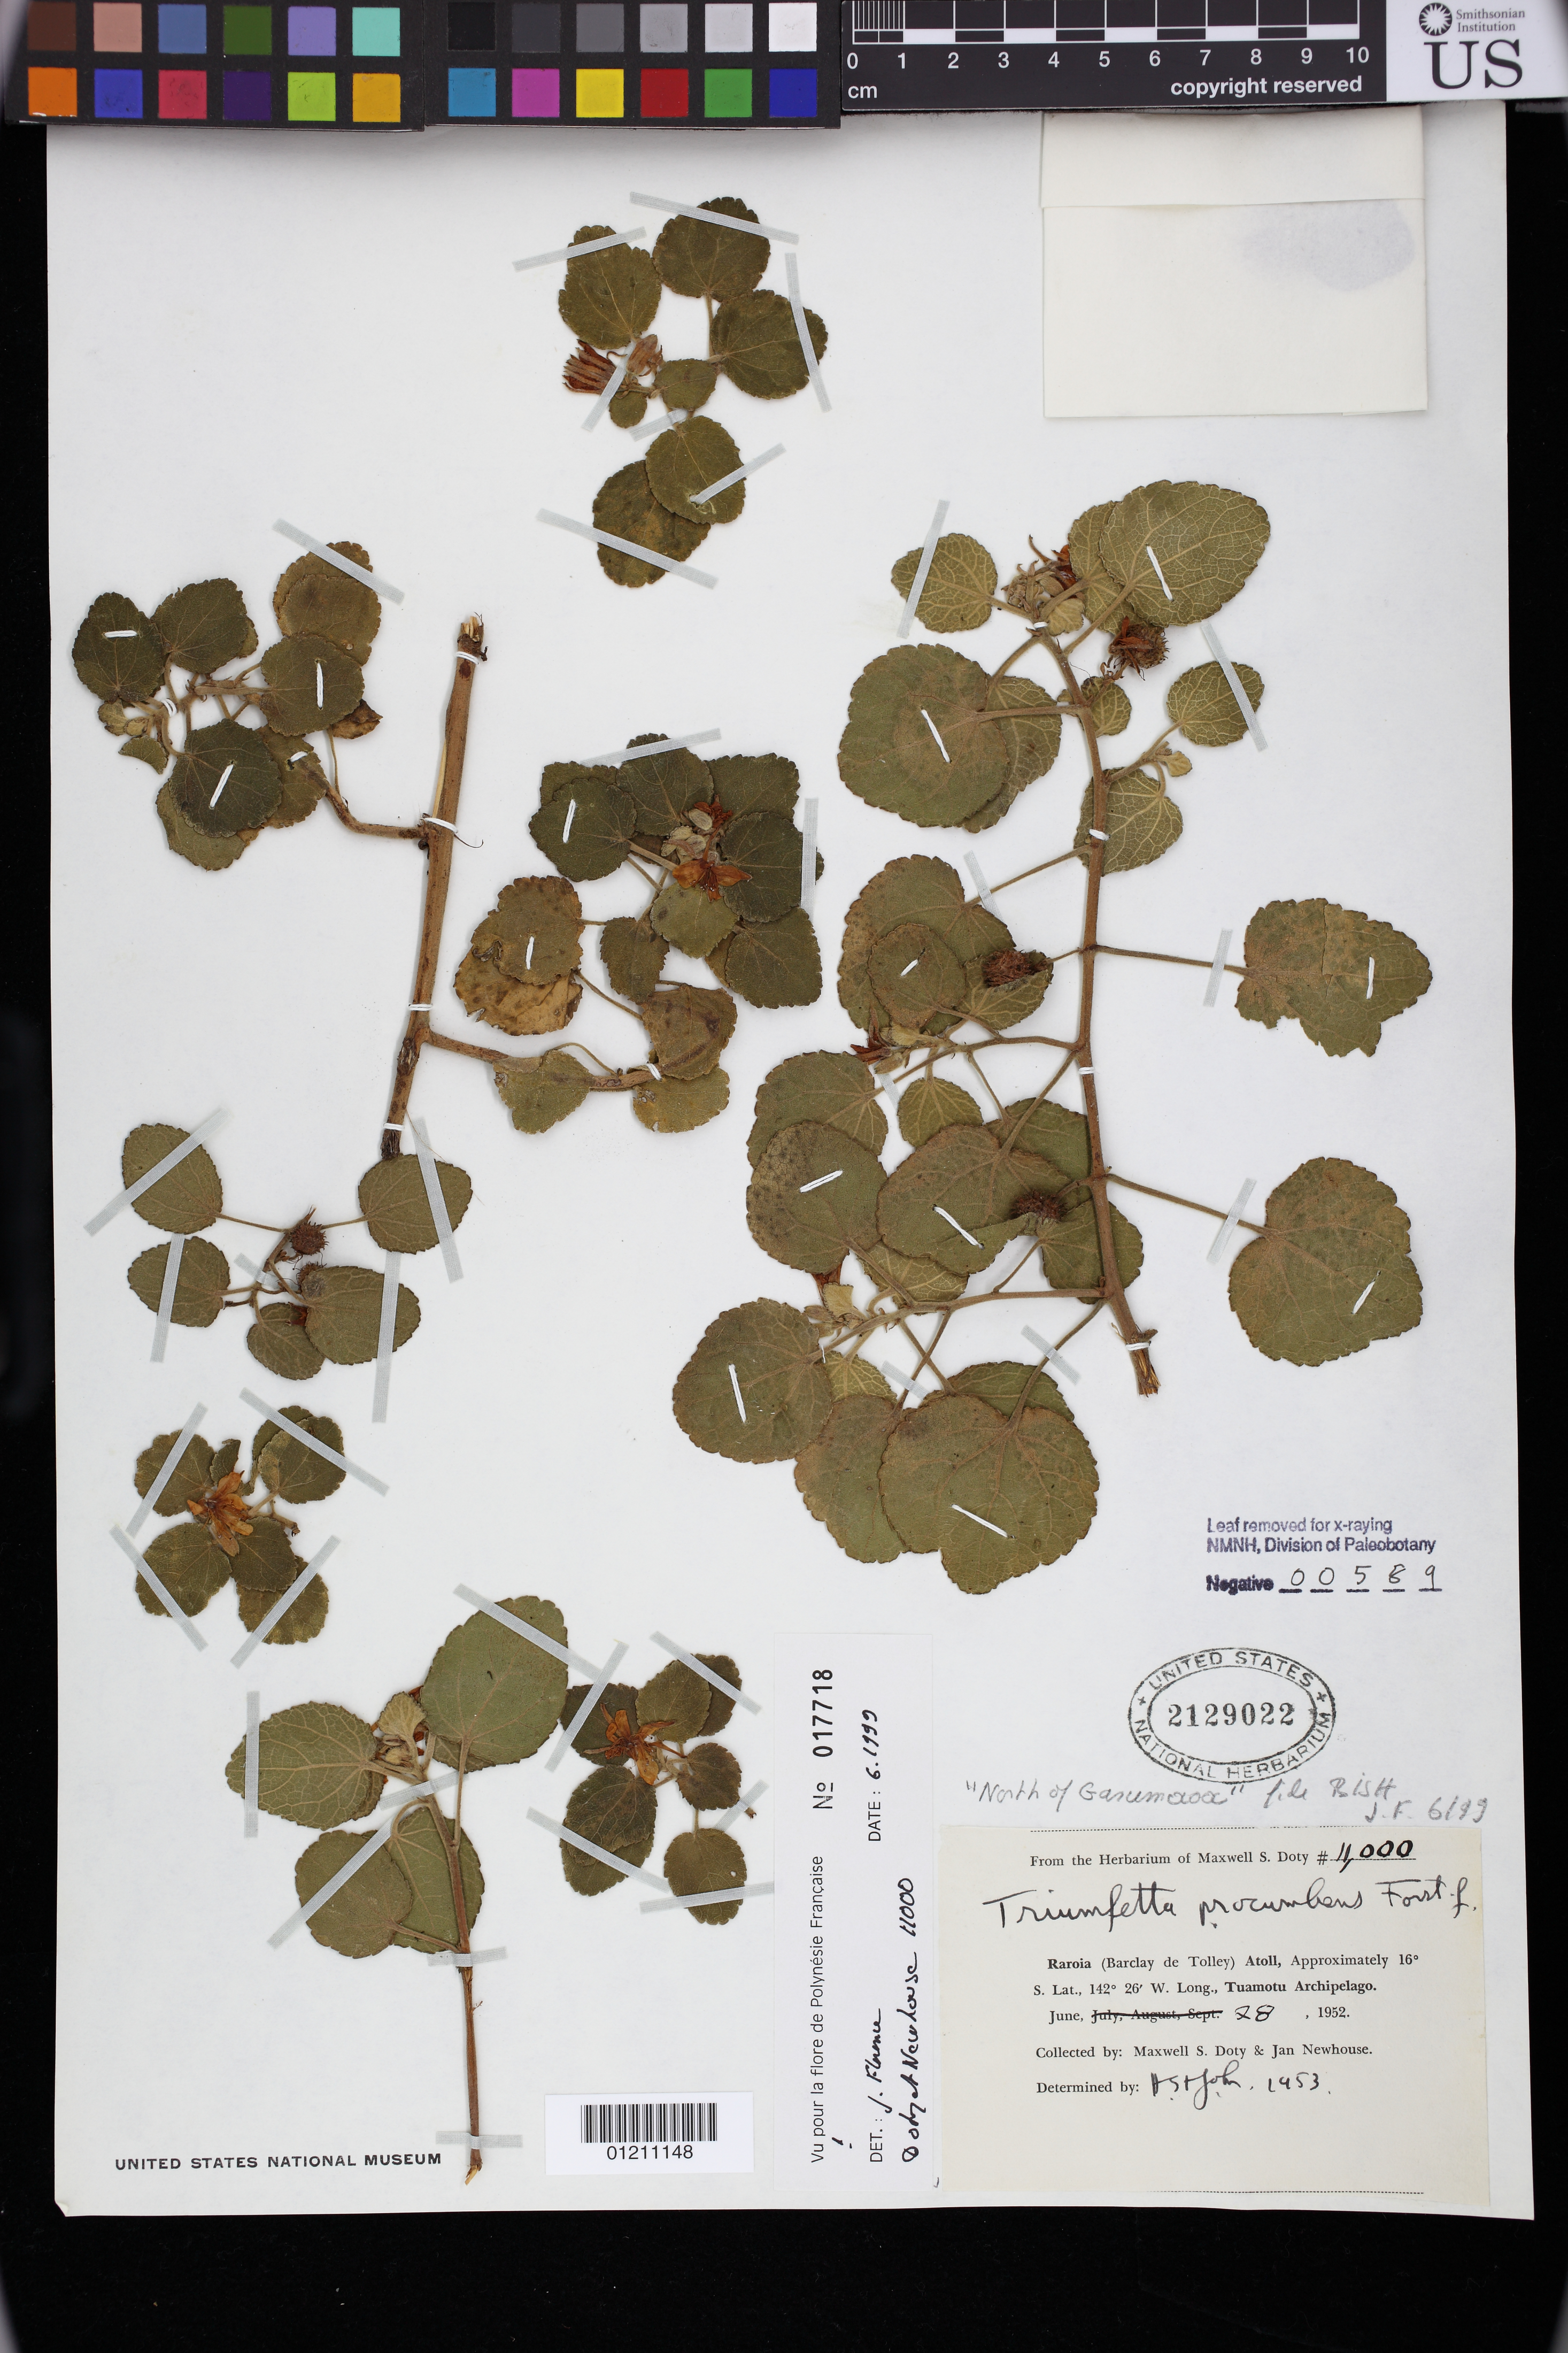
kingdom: Plantae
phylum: Tracheophyta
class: Magnoliopsida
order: Malvales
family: Malvaceae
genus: Triumfetta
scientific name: Triumfetta procumbens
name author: G. Forst.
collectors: M. S. Doty & W. J. Newhouse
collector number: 11000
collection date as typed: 28 Jun 1952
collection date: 1952-06-28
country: French Polynesia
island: Raroia [Barclay de Tolley] Atoll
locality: Raroia (Barclay de Tolley) Atoll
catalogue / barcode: US 2129022